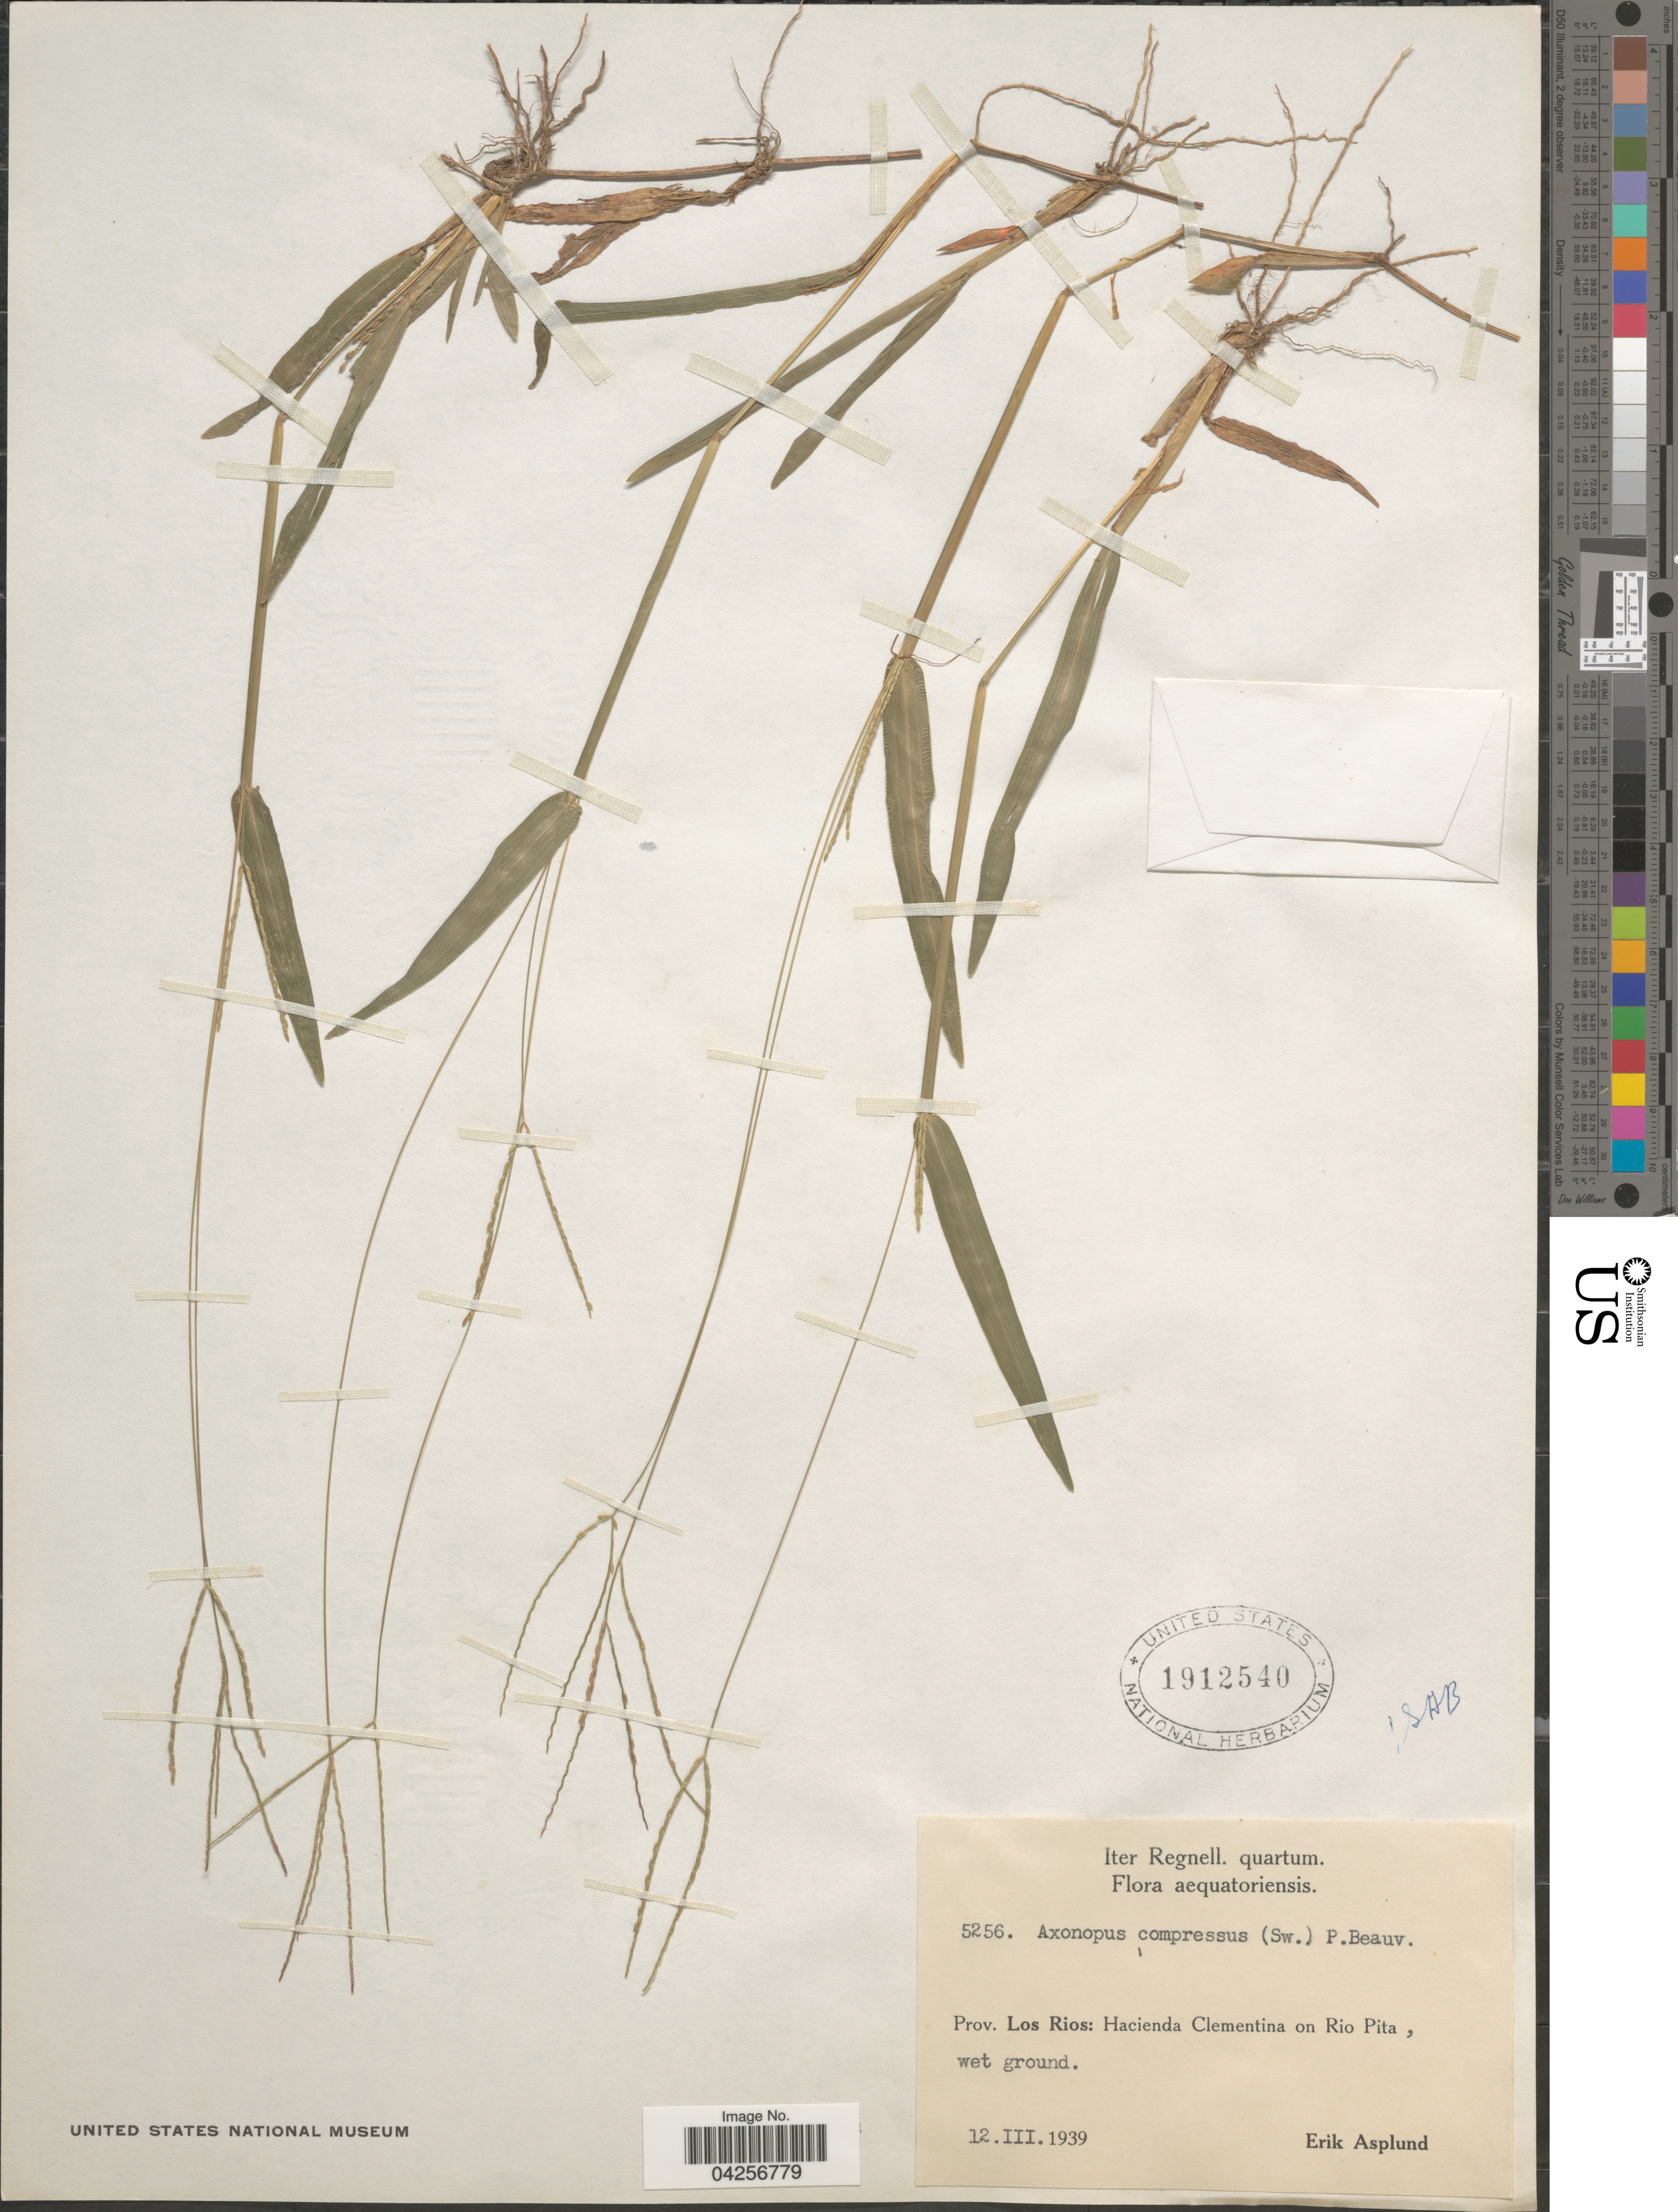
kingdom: Plantae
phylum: Tracheophyta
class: Liliopsida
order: Poales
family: Poaceae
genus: Axonopus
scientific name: Axonopus compressus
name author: (Sw.) P. Beauv.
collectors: E. Asplund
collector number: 5256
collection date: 1939-03-12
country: Ecuador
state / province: Los Ríos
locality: Iter Regnell. quartum. Hacienda Clementina on Rio Pita.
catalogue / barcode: US 1912540